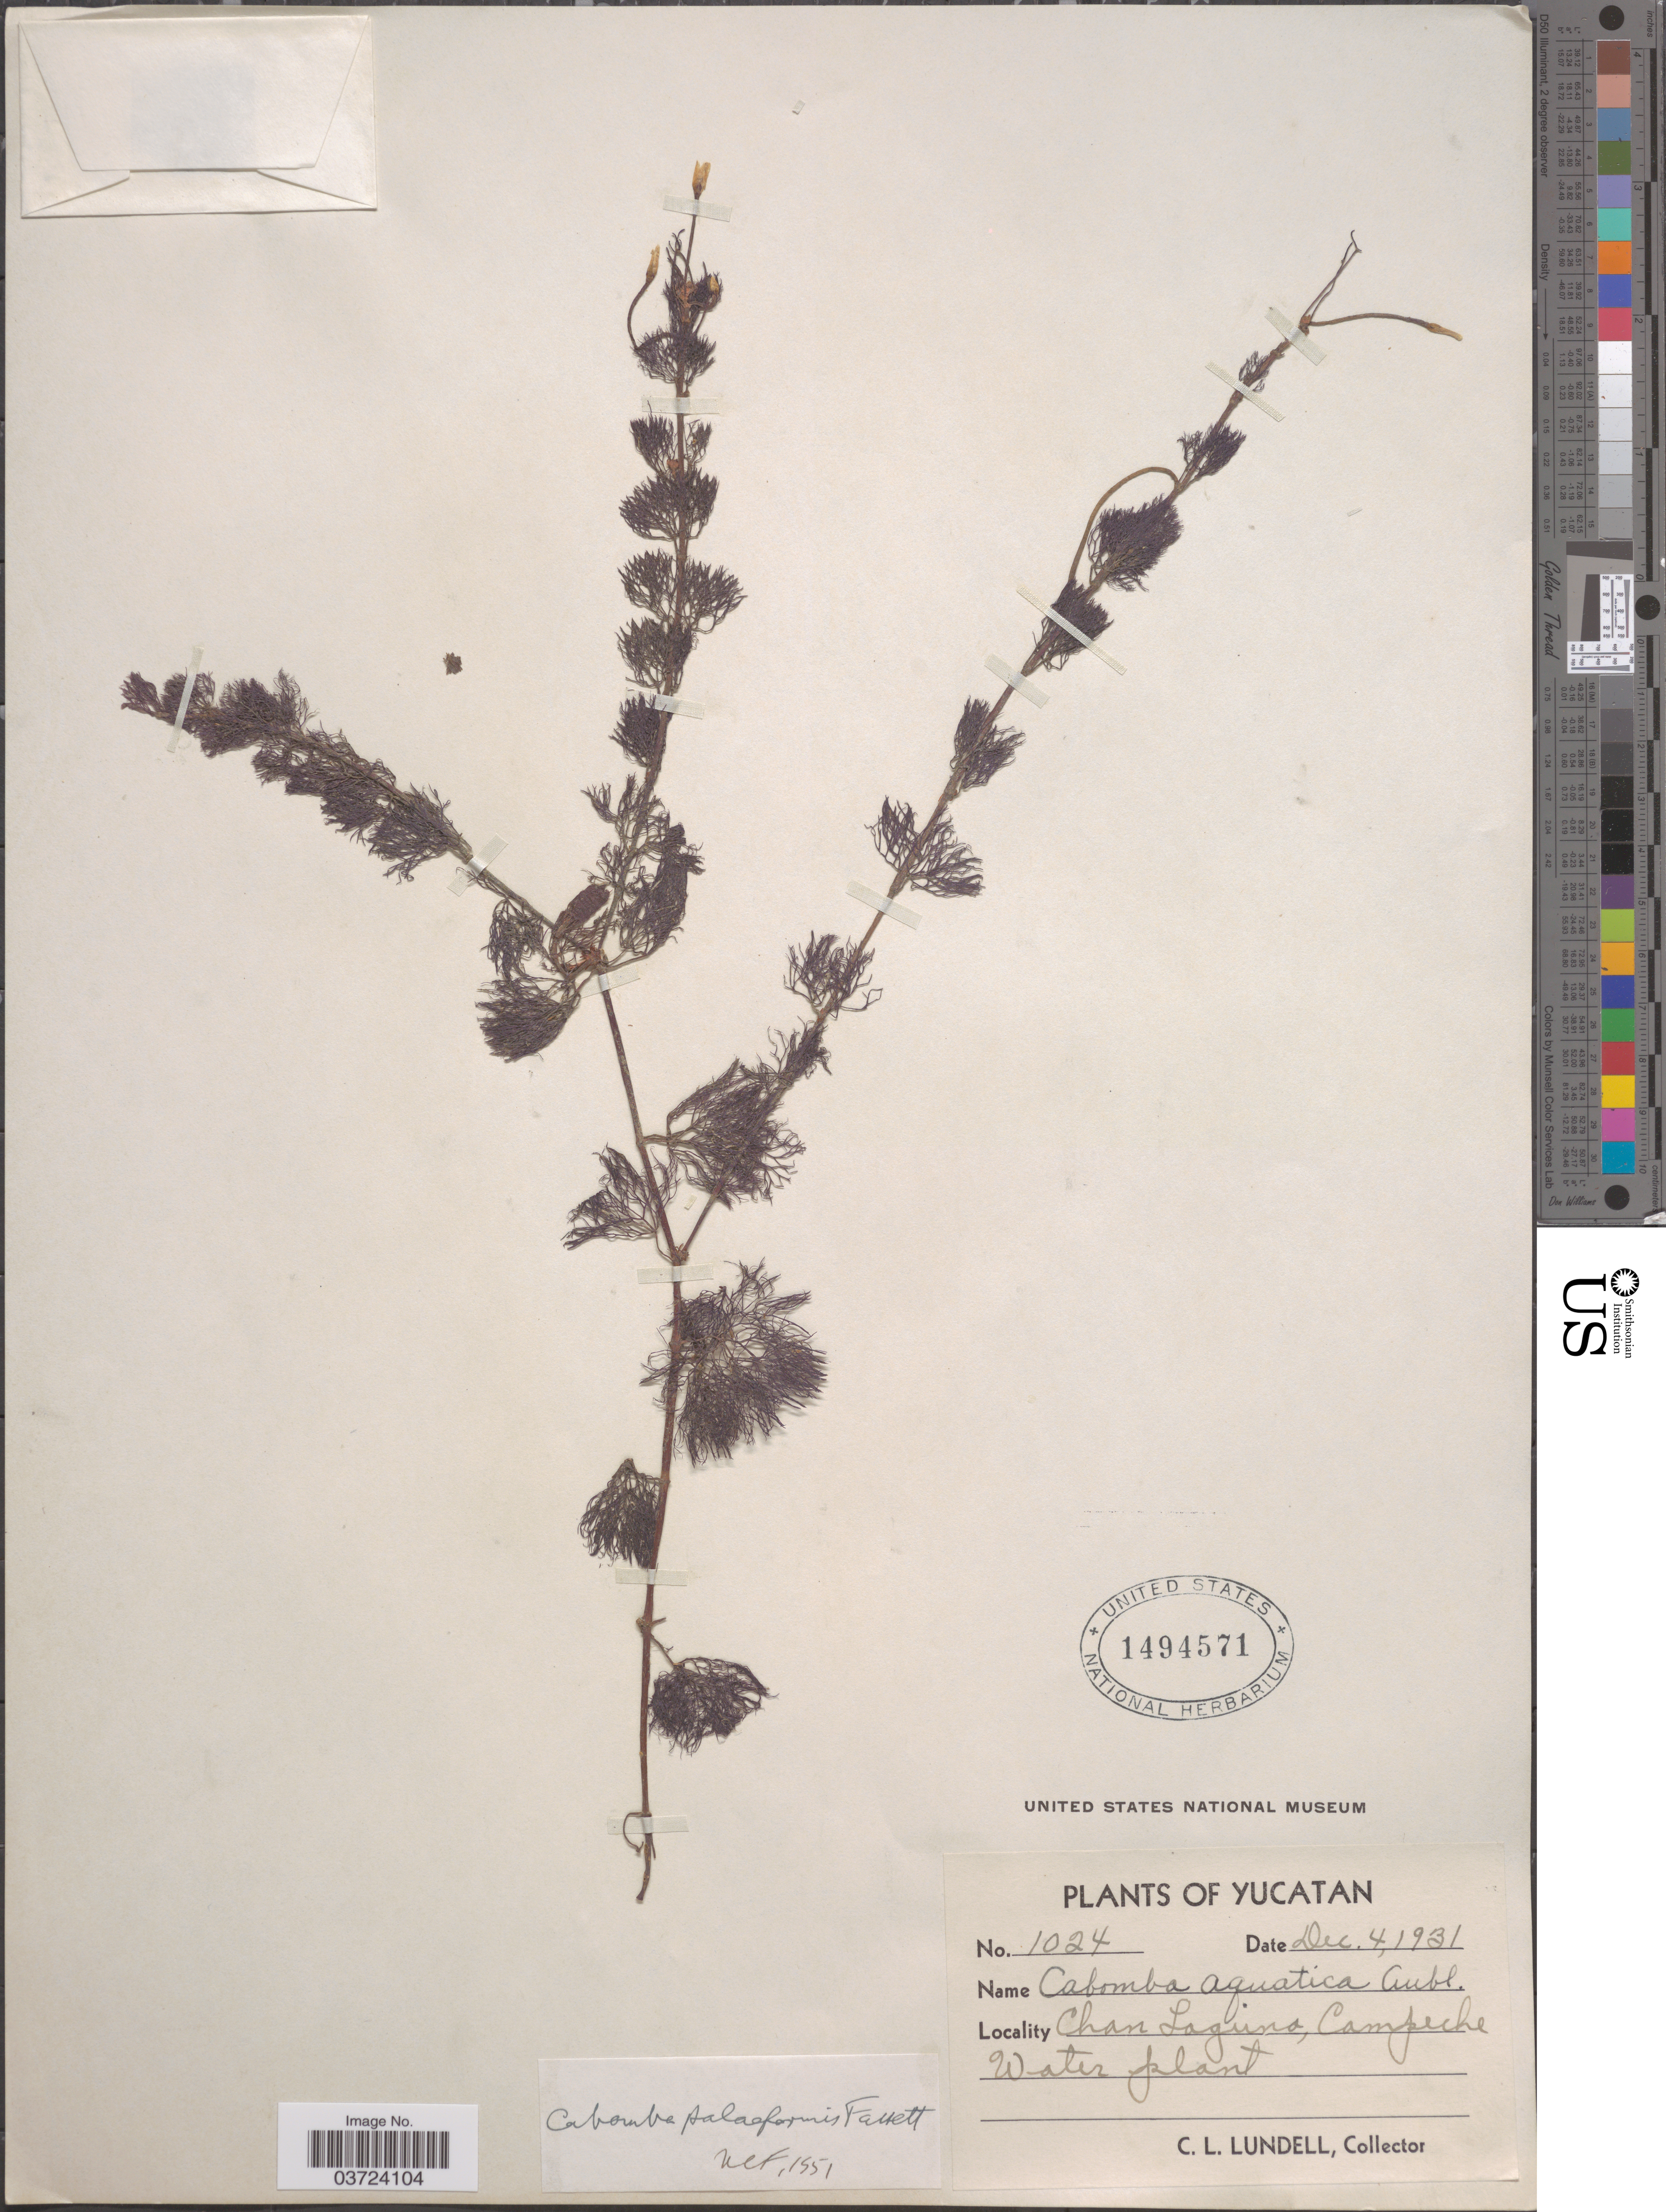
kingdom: Plantae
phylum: Tracheophyta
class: Magnoliopsida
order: Nymphaeales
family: Cabombaceae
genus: Cabomba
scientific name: Cabomba palaeformis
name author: Fassett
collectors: C. L. Lundell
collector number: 1024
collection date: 1931-12-04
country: Mexico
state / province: Campeche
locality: Chan Laguna.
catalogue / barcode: US 1494571